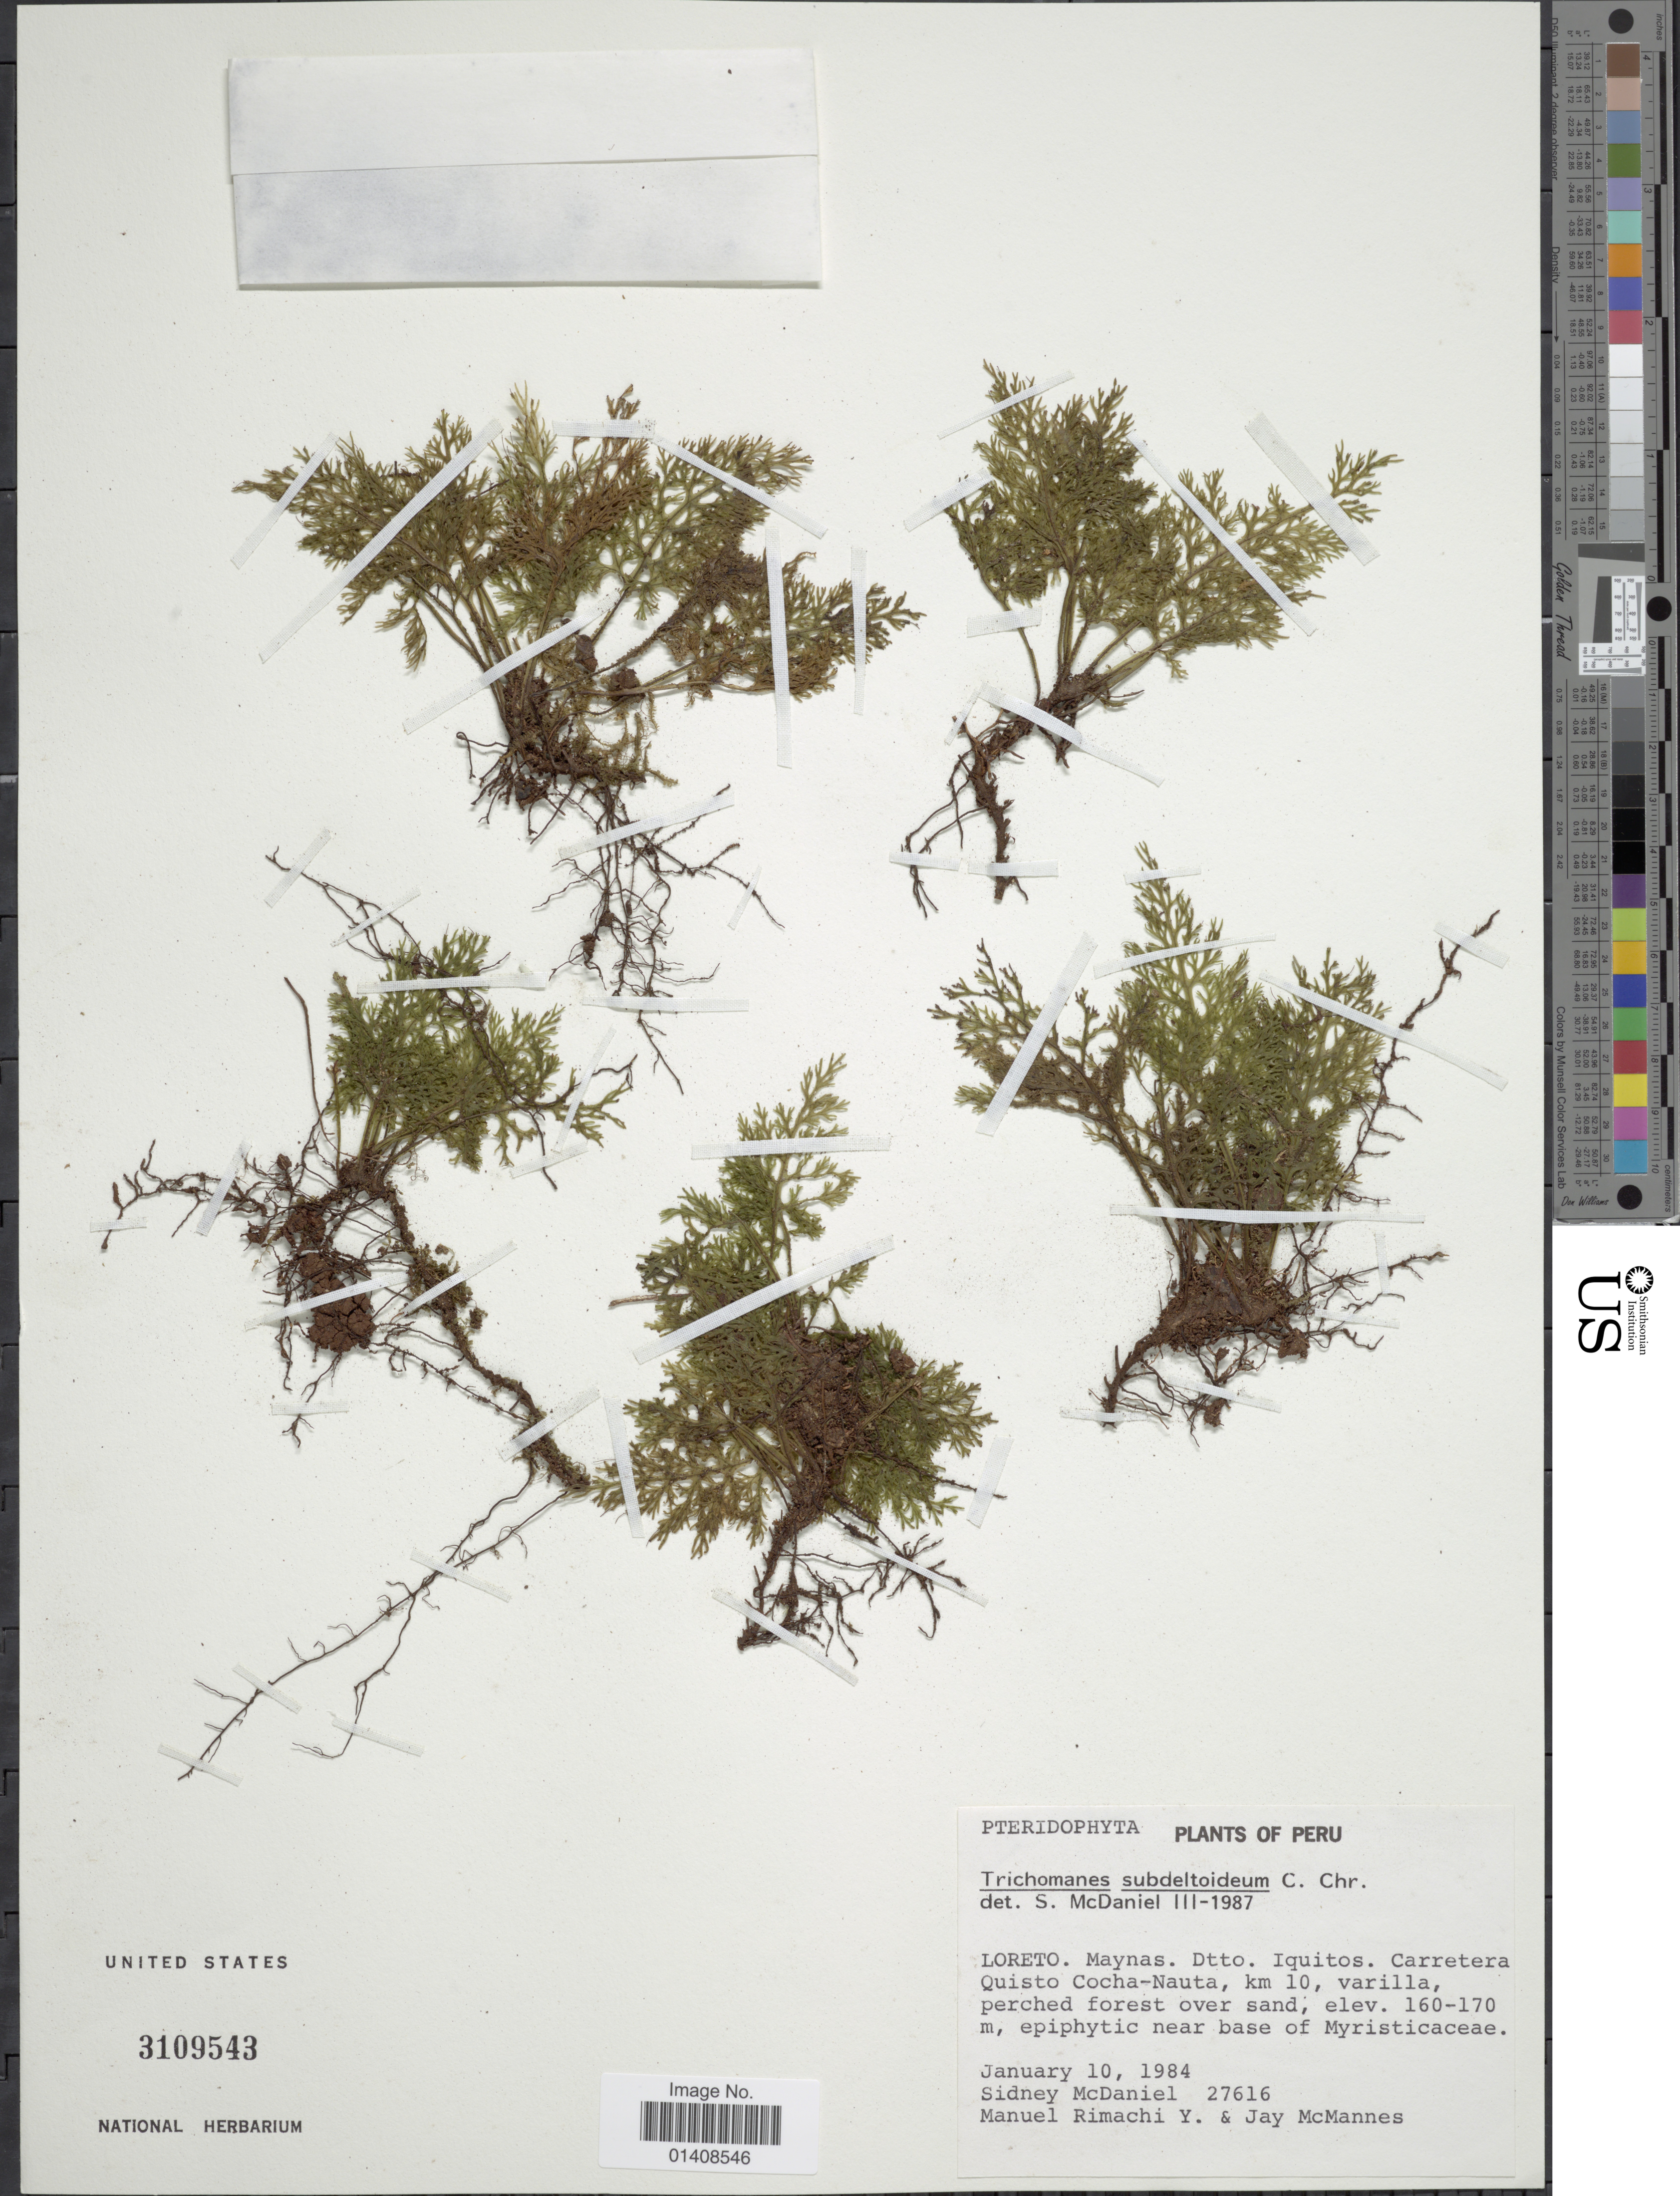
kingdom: Plantae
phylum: Tracheophyta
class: Polypodiopsida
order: Hymenophyllales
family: Hymenophyllaceae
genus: Trichomanes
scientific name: Trichomanes bicorne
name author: Hook.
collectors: S. McDaniel & M. Rimachi Y.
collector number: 27616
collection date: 1984-01-10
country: Peru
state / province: Loreto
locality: Maynas, Dtto. Iquitos, Carretera Quisto Cocha-Nauta, km 10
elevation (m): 160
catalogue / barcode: US 3109543